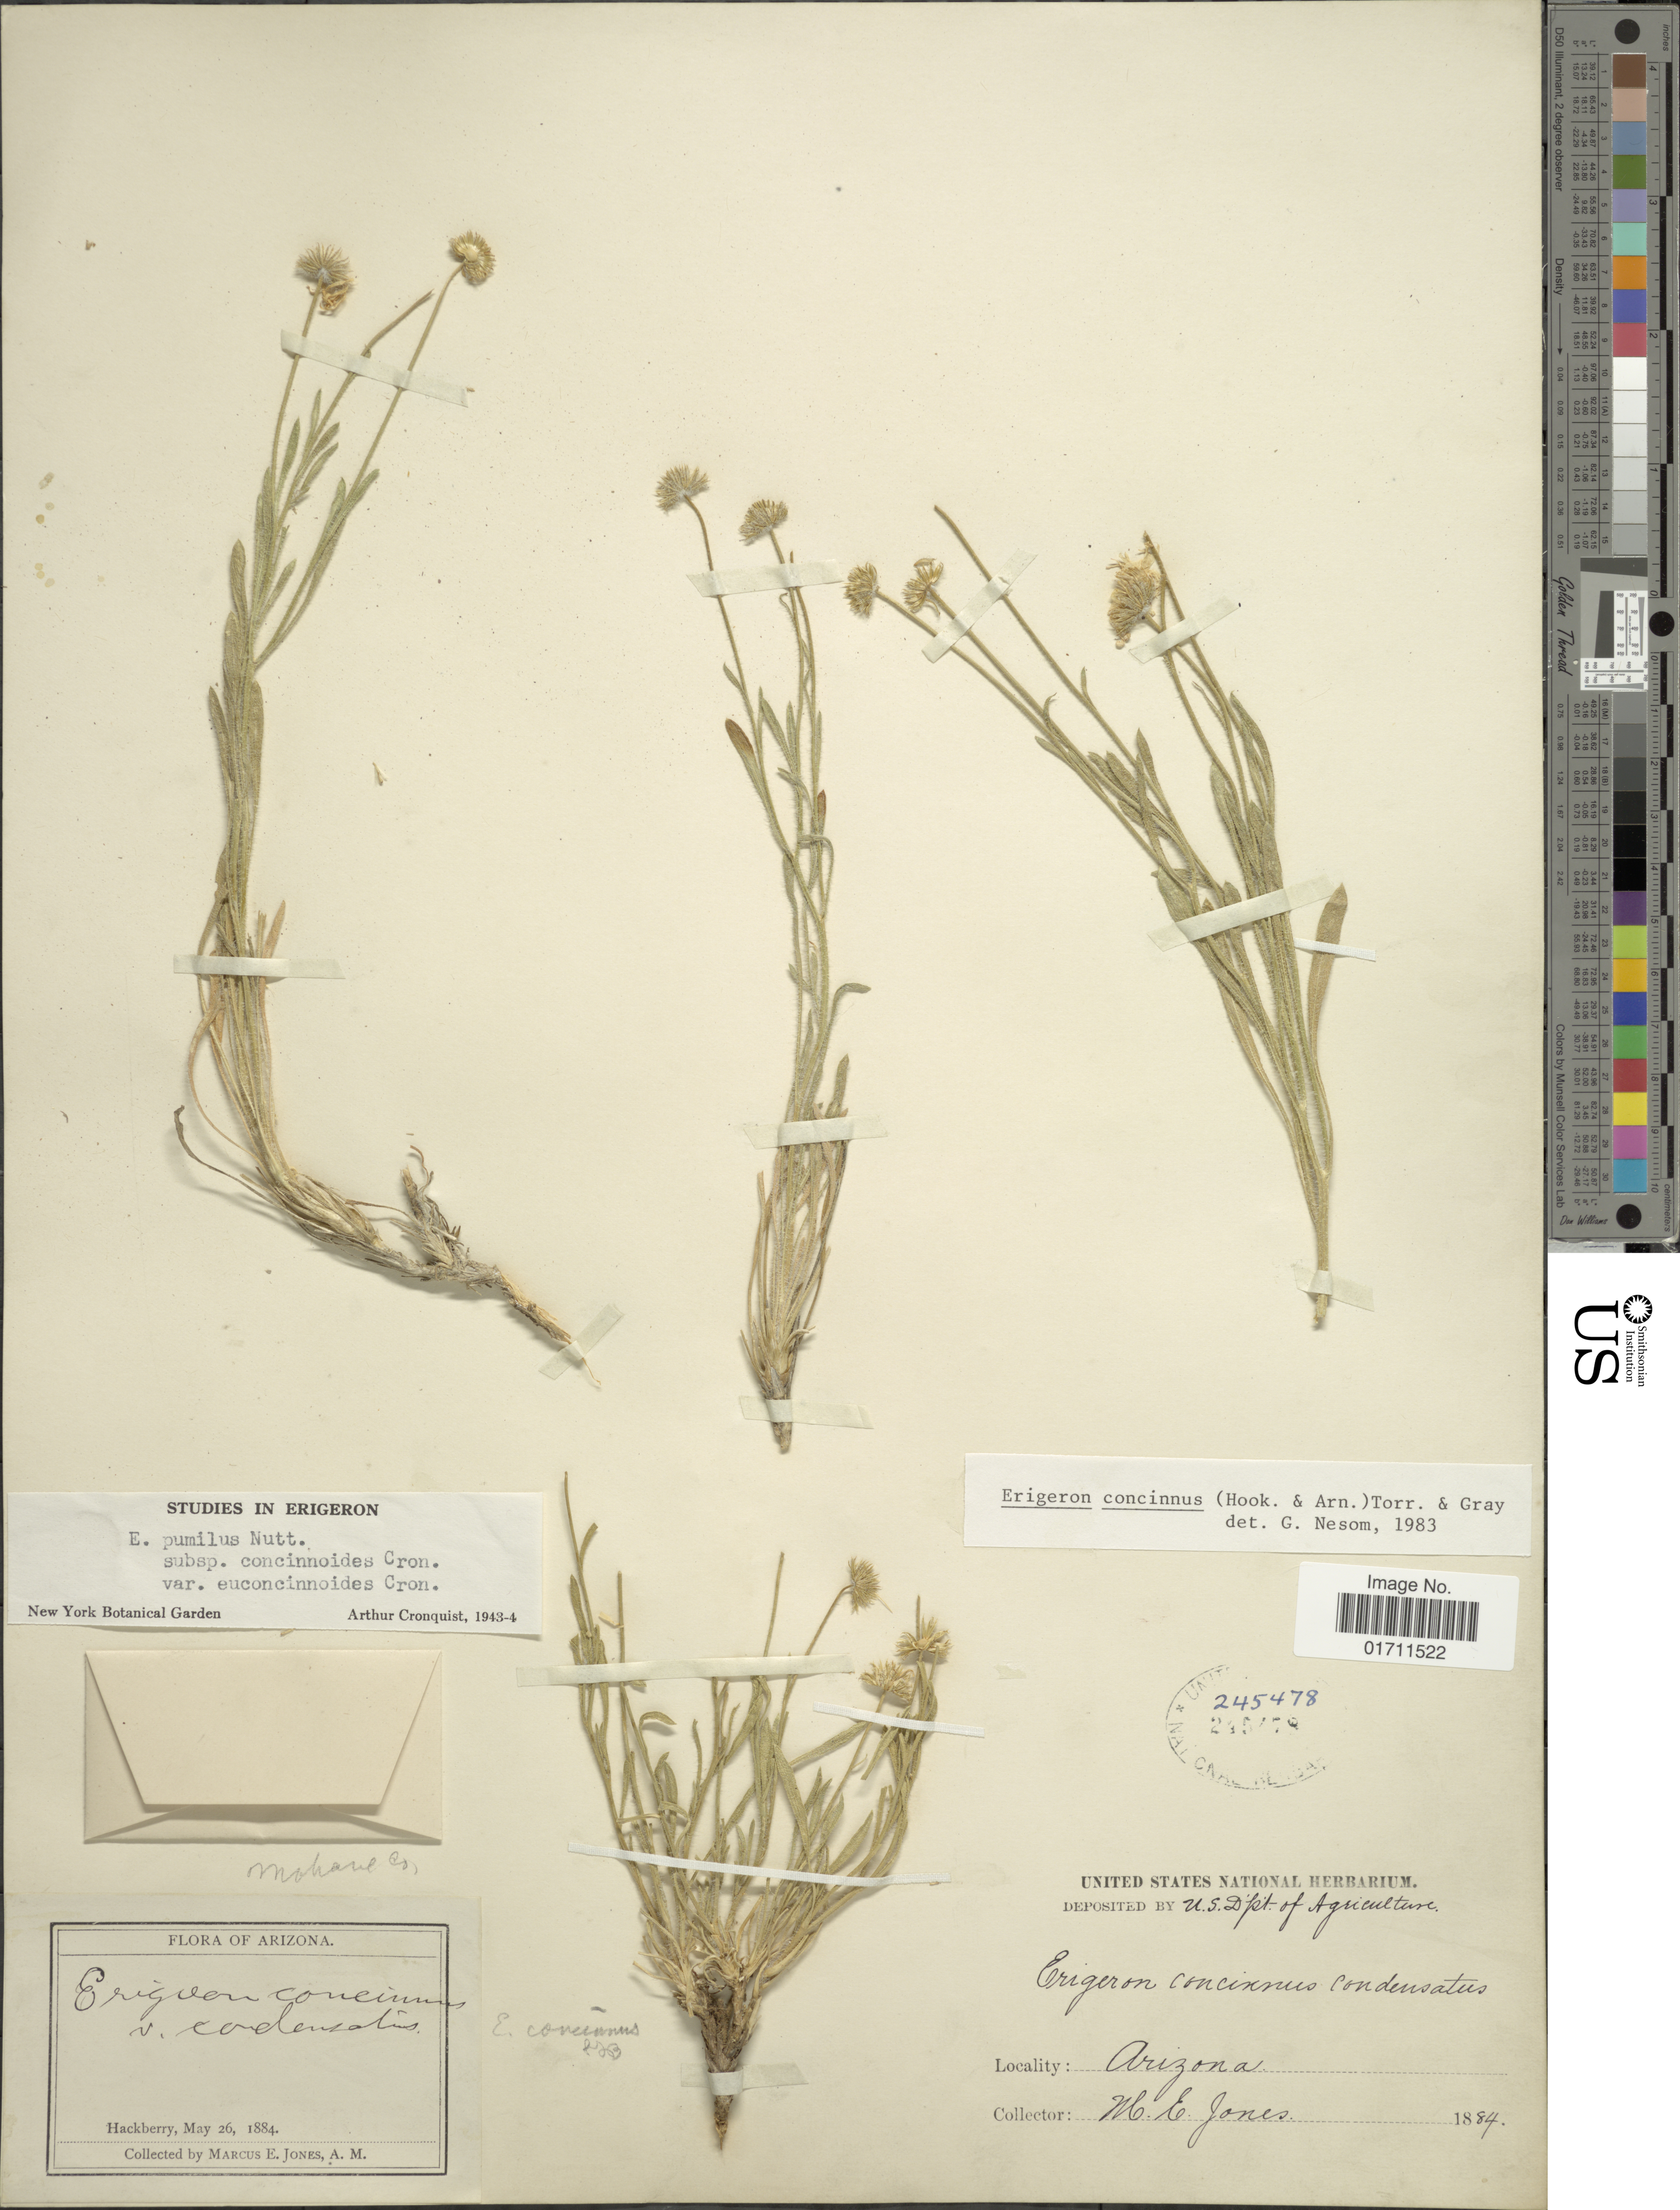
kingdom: Plantae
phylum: Tracheophyta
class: Magnoliopsida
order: Asterales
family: Asteraceae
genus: Erigeron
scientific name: Erigeron concinnus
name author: (Hook. & Arn.) Torr. & A. Gray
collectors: M. E. Jones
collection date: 1884-05-26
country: United States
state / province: Arizona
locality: Hackberry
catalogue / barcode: US 245478